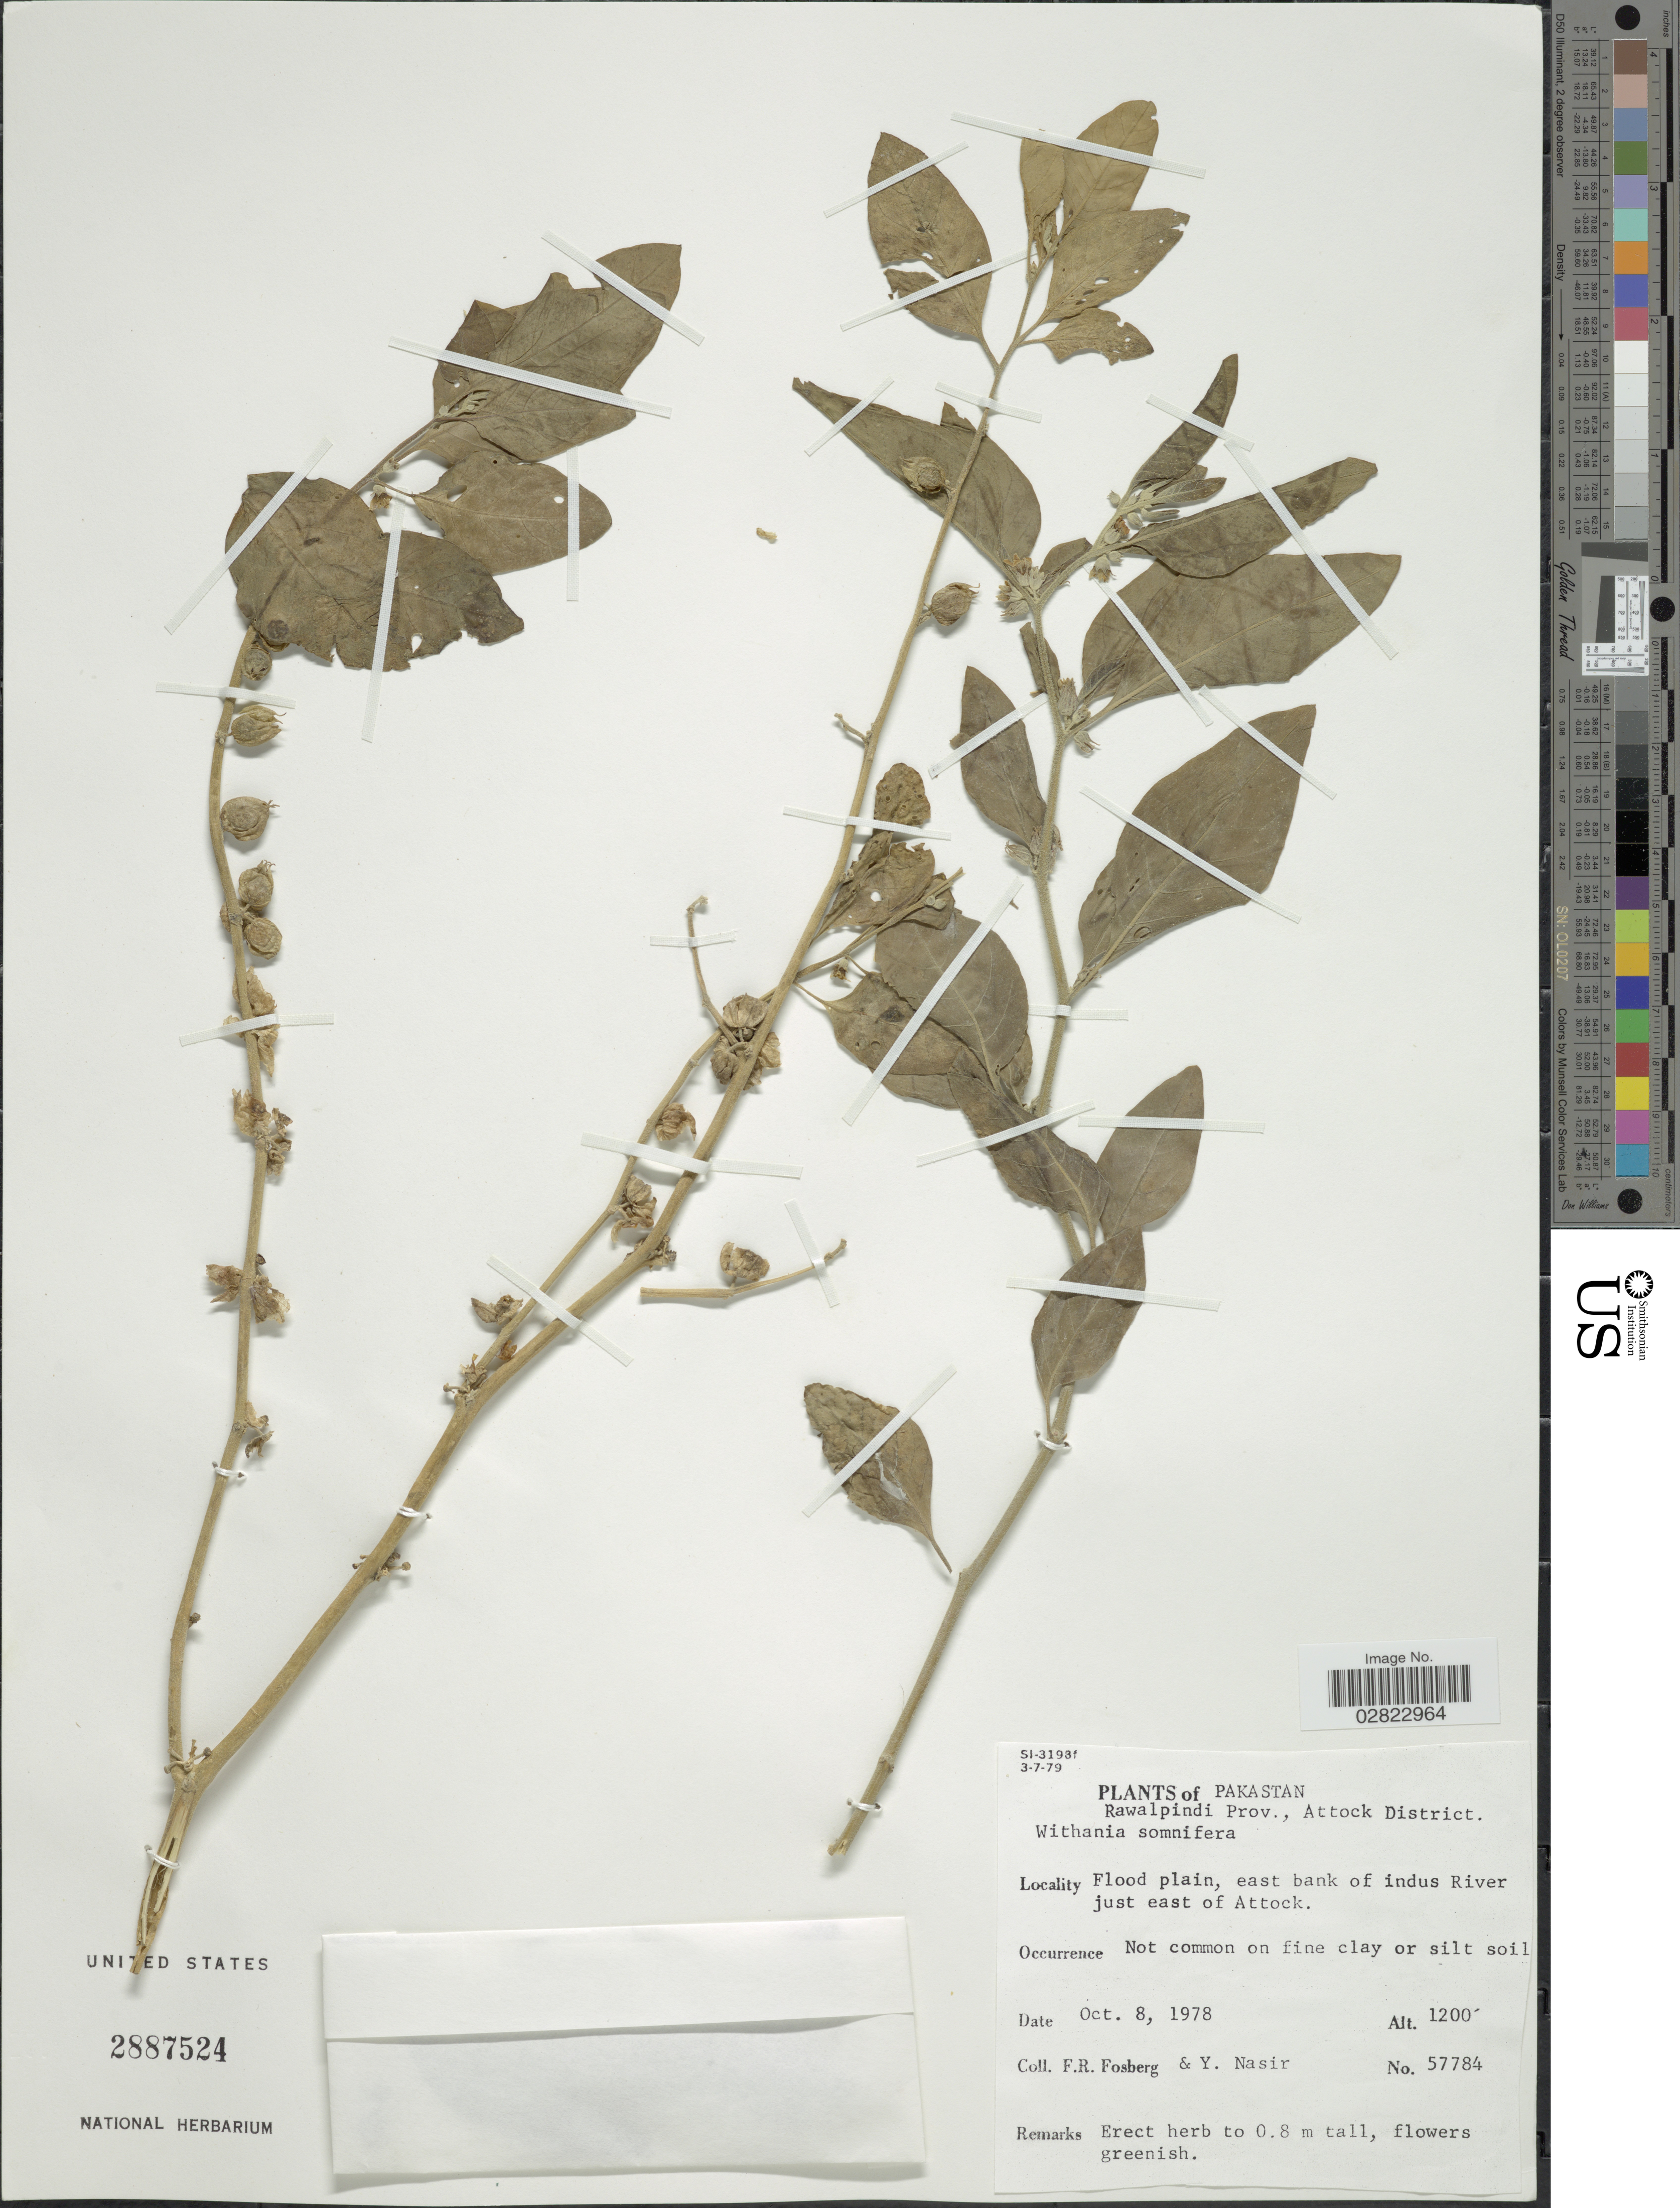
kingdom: Plantae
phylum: Tracheophyta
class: Magnoliopsida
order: Solanales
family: Solanaceae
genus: Withania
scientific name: Withania somnifera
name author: (L.) Dunal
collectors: F. R. Fosberg & Y. Nasir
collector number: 57784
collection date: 1978-10-08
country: Pakistan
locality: Rwalpindi Prov., Attock District. Flood plain, east bank of indus River just east of Attock.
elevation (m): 366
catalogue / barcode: US 2887524